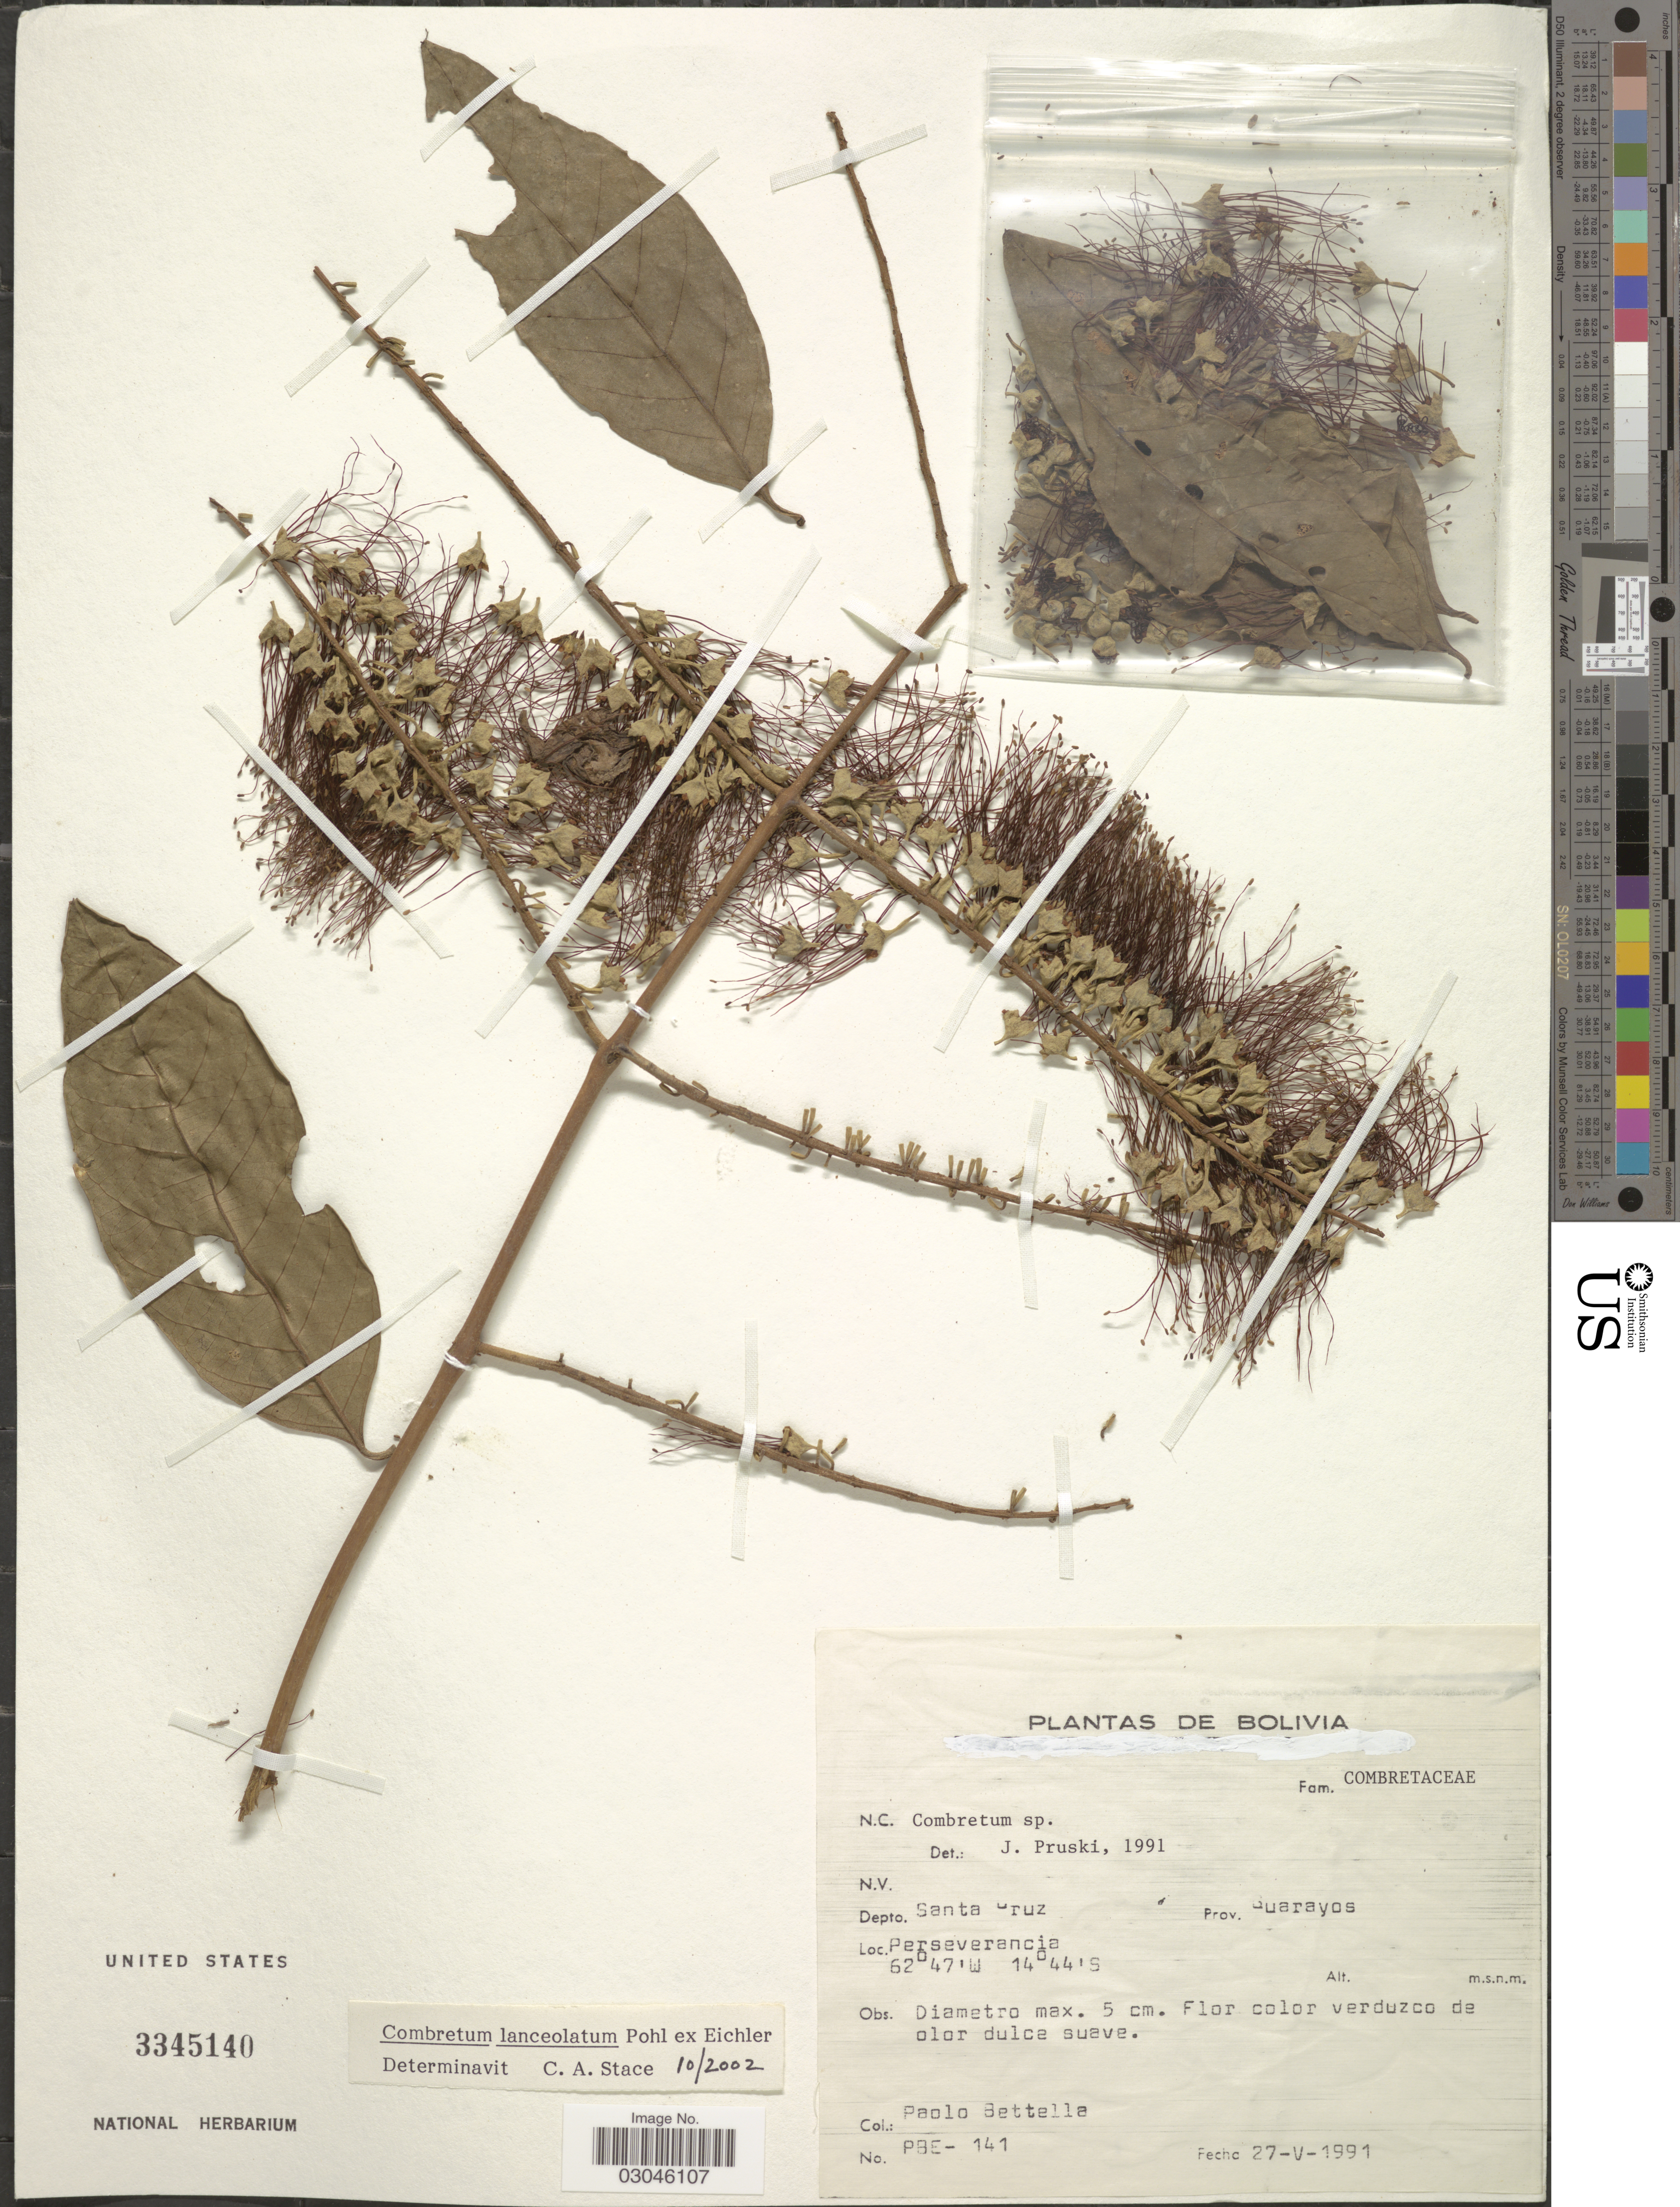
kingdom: Plantae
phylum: Tracheophyta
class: Magnoliopsida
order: Myrtales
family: Combretaceae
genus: Combretum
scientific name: Combretum lanceolatum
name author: Pohl ex Eichler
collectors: P. Bettella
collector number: PBE-141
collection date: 1991-05-27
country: Bolivia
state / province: Santa Cruz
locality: Depto. Santa Cruz. Prov. Guarayos. Perseverancia.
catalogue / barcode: US 3345140